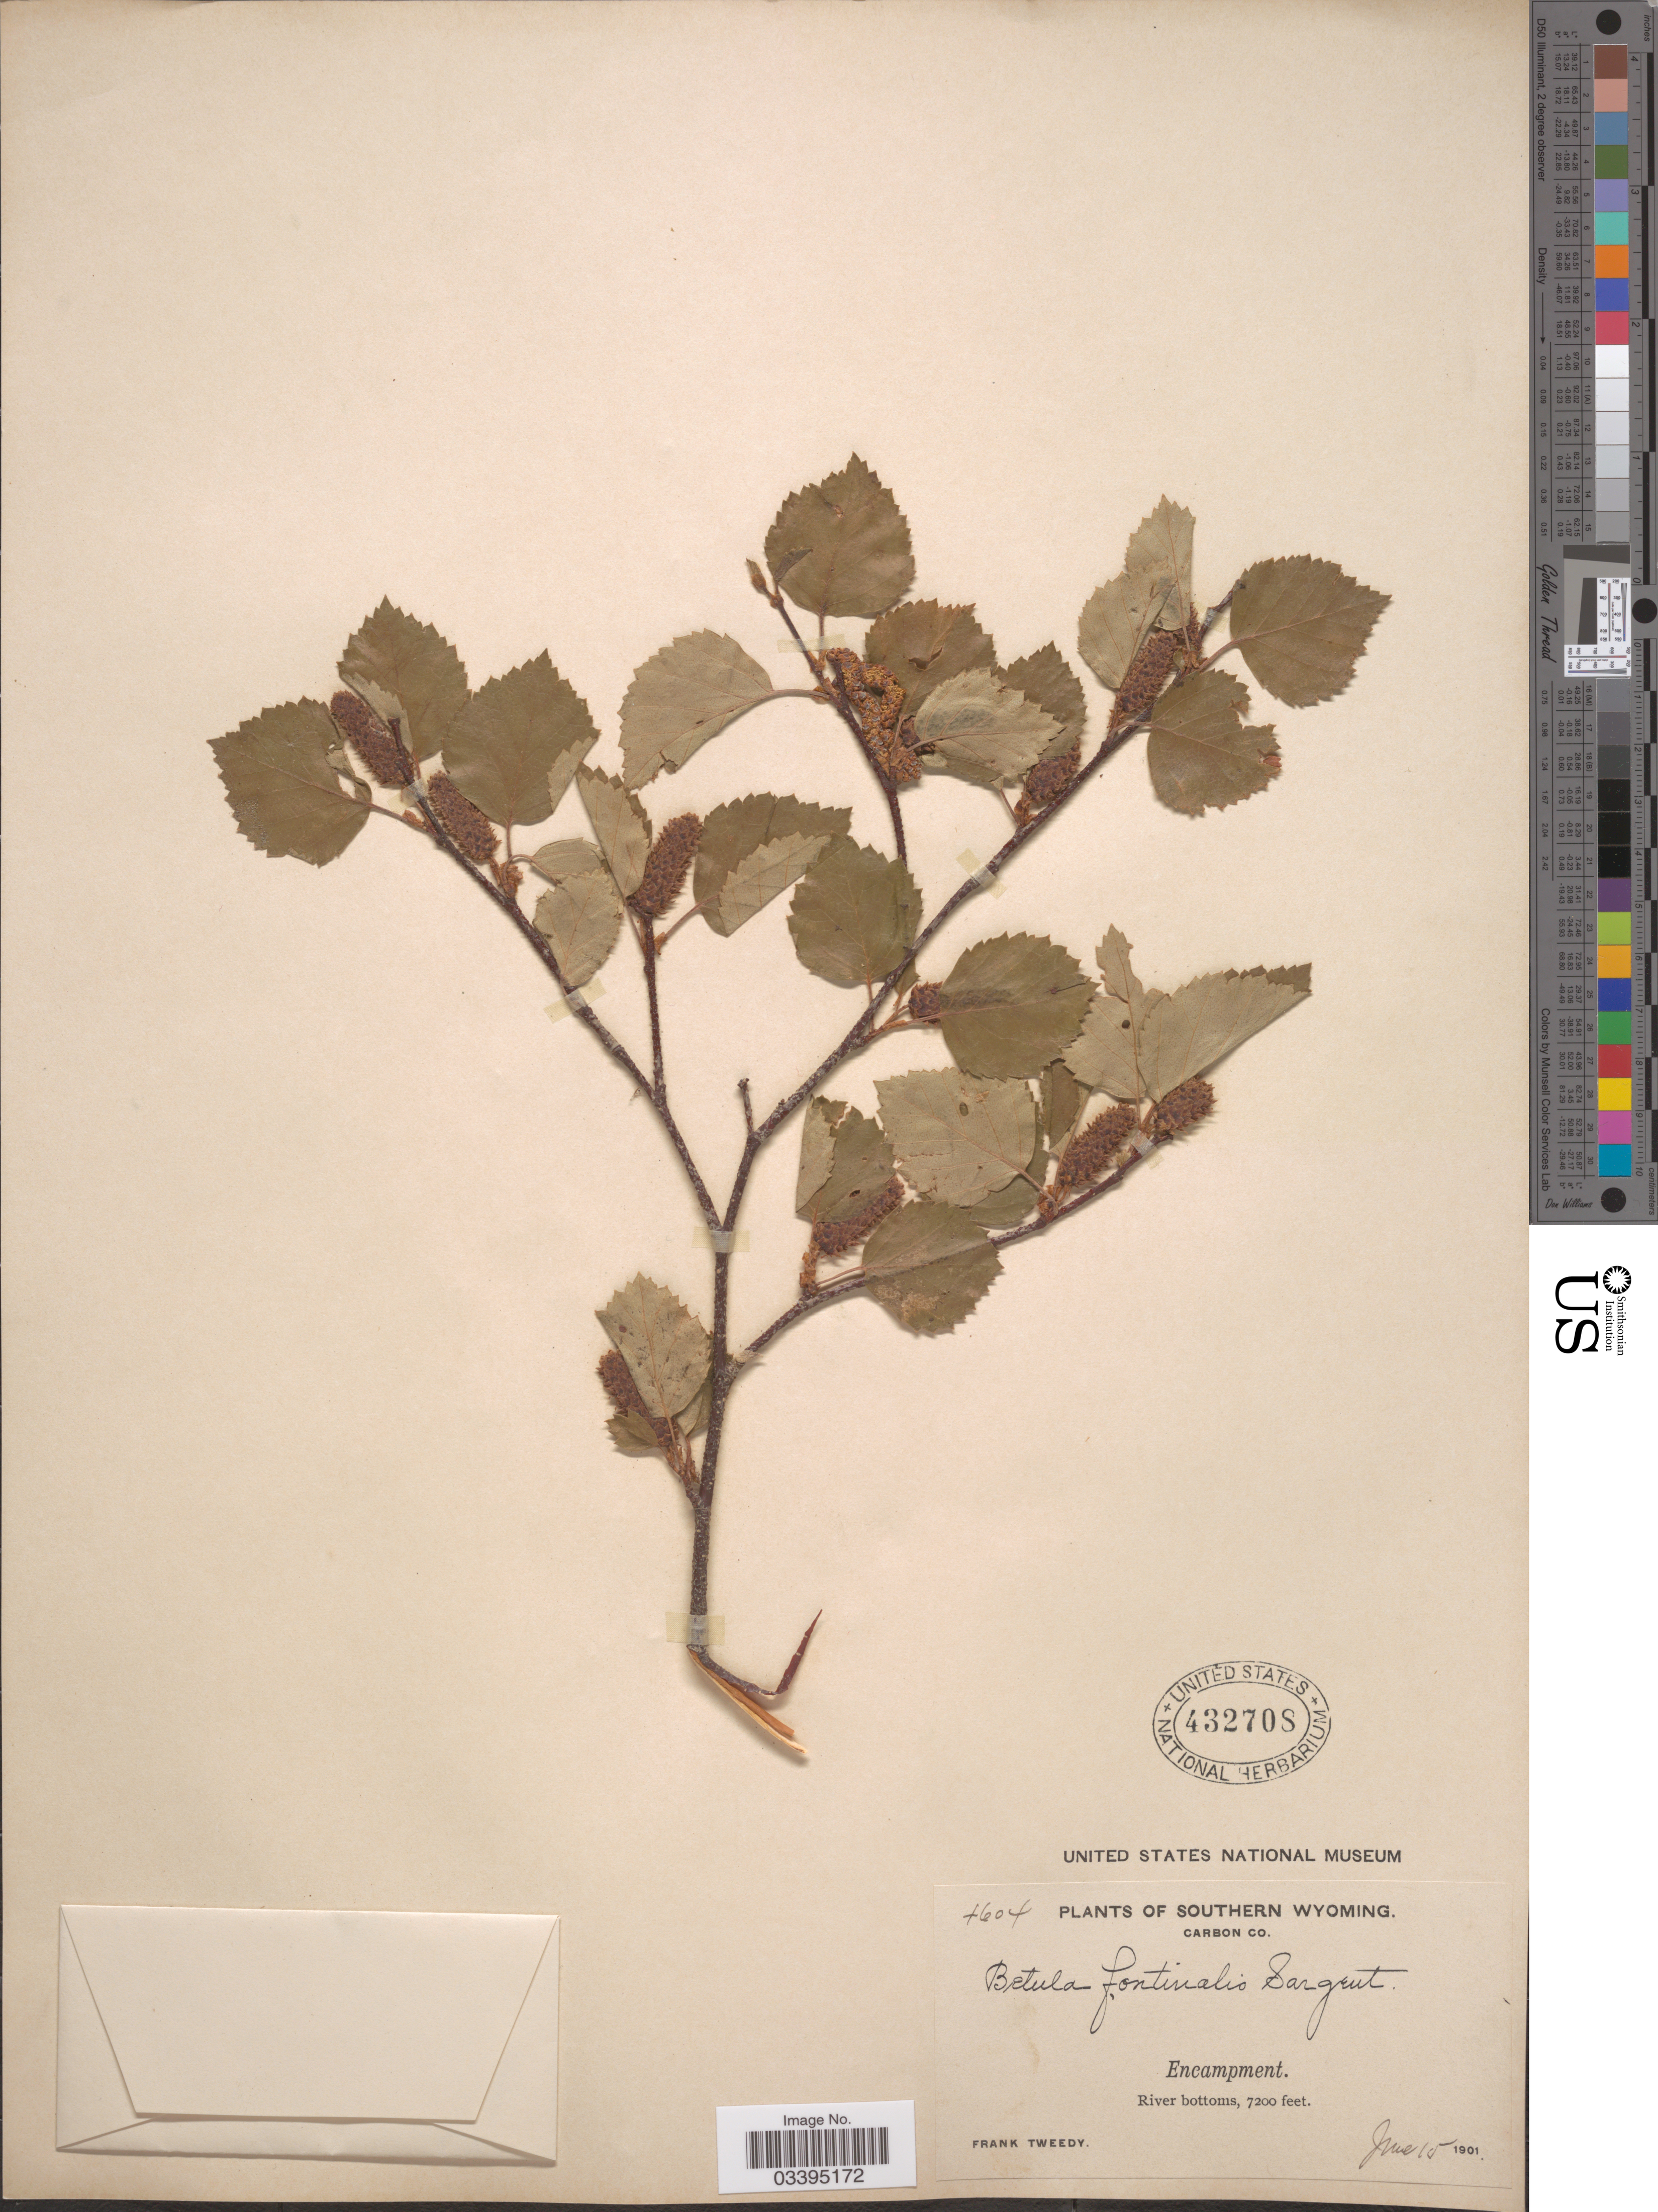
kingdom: Plantae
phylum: Tracheophyta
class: Magnoliopsida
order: Fagales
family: Betulaceae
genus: Betula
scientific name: Betula fontinalis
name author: Sarg.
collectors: F. Tweedy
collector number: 4604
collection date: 1901-06-15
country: United States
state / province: Wyoming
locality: Southern Wyoming Carbon Co. Encampment. River bottoms.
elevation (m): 2195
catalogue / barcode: US 432708